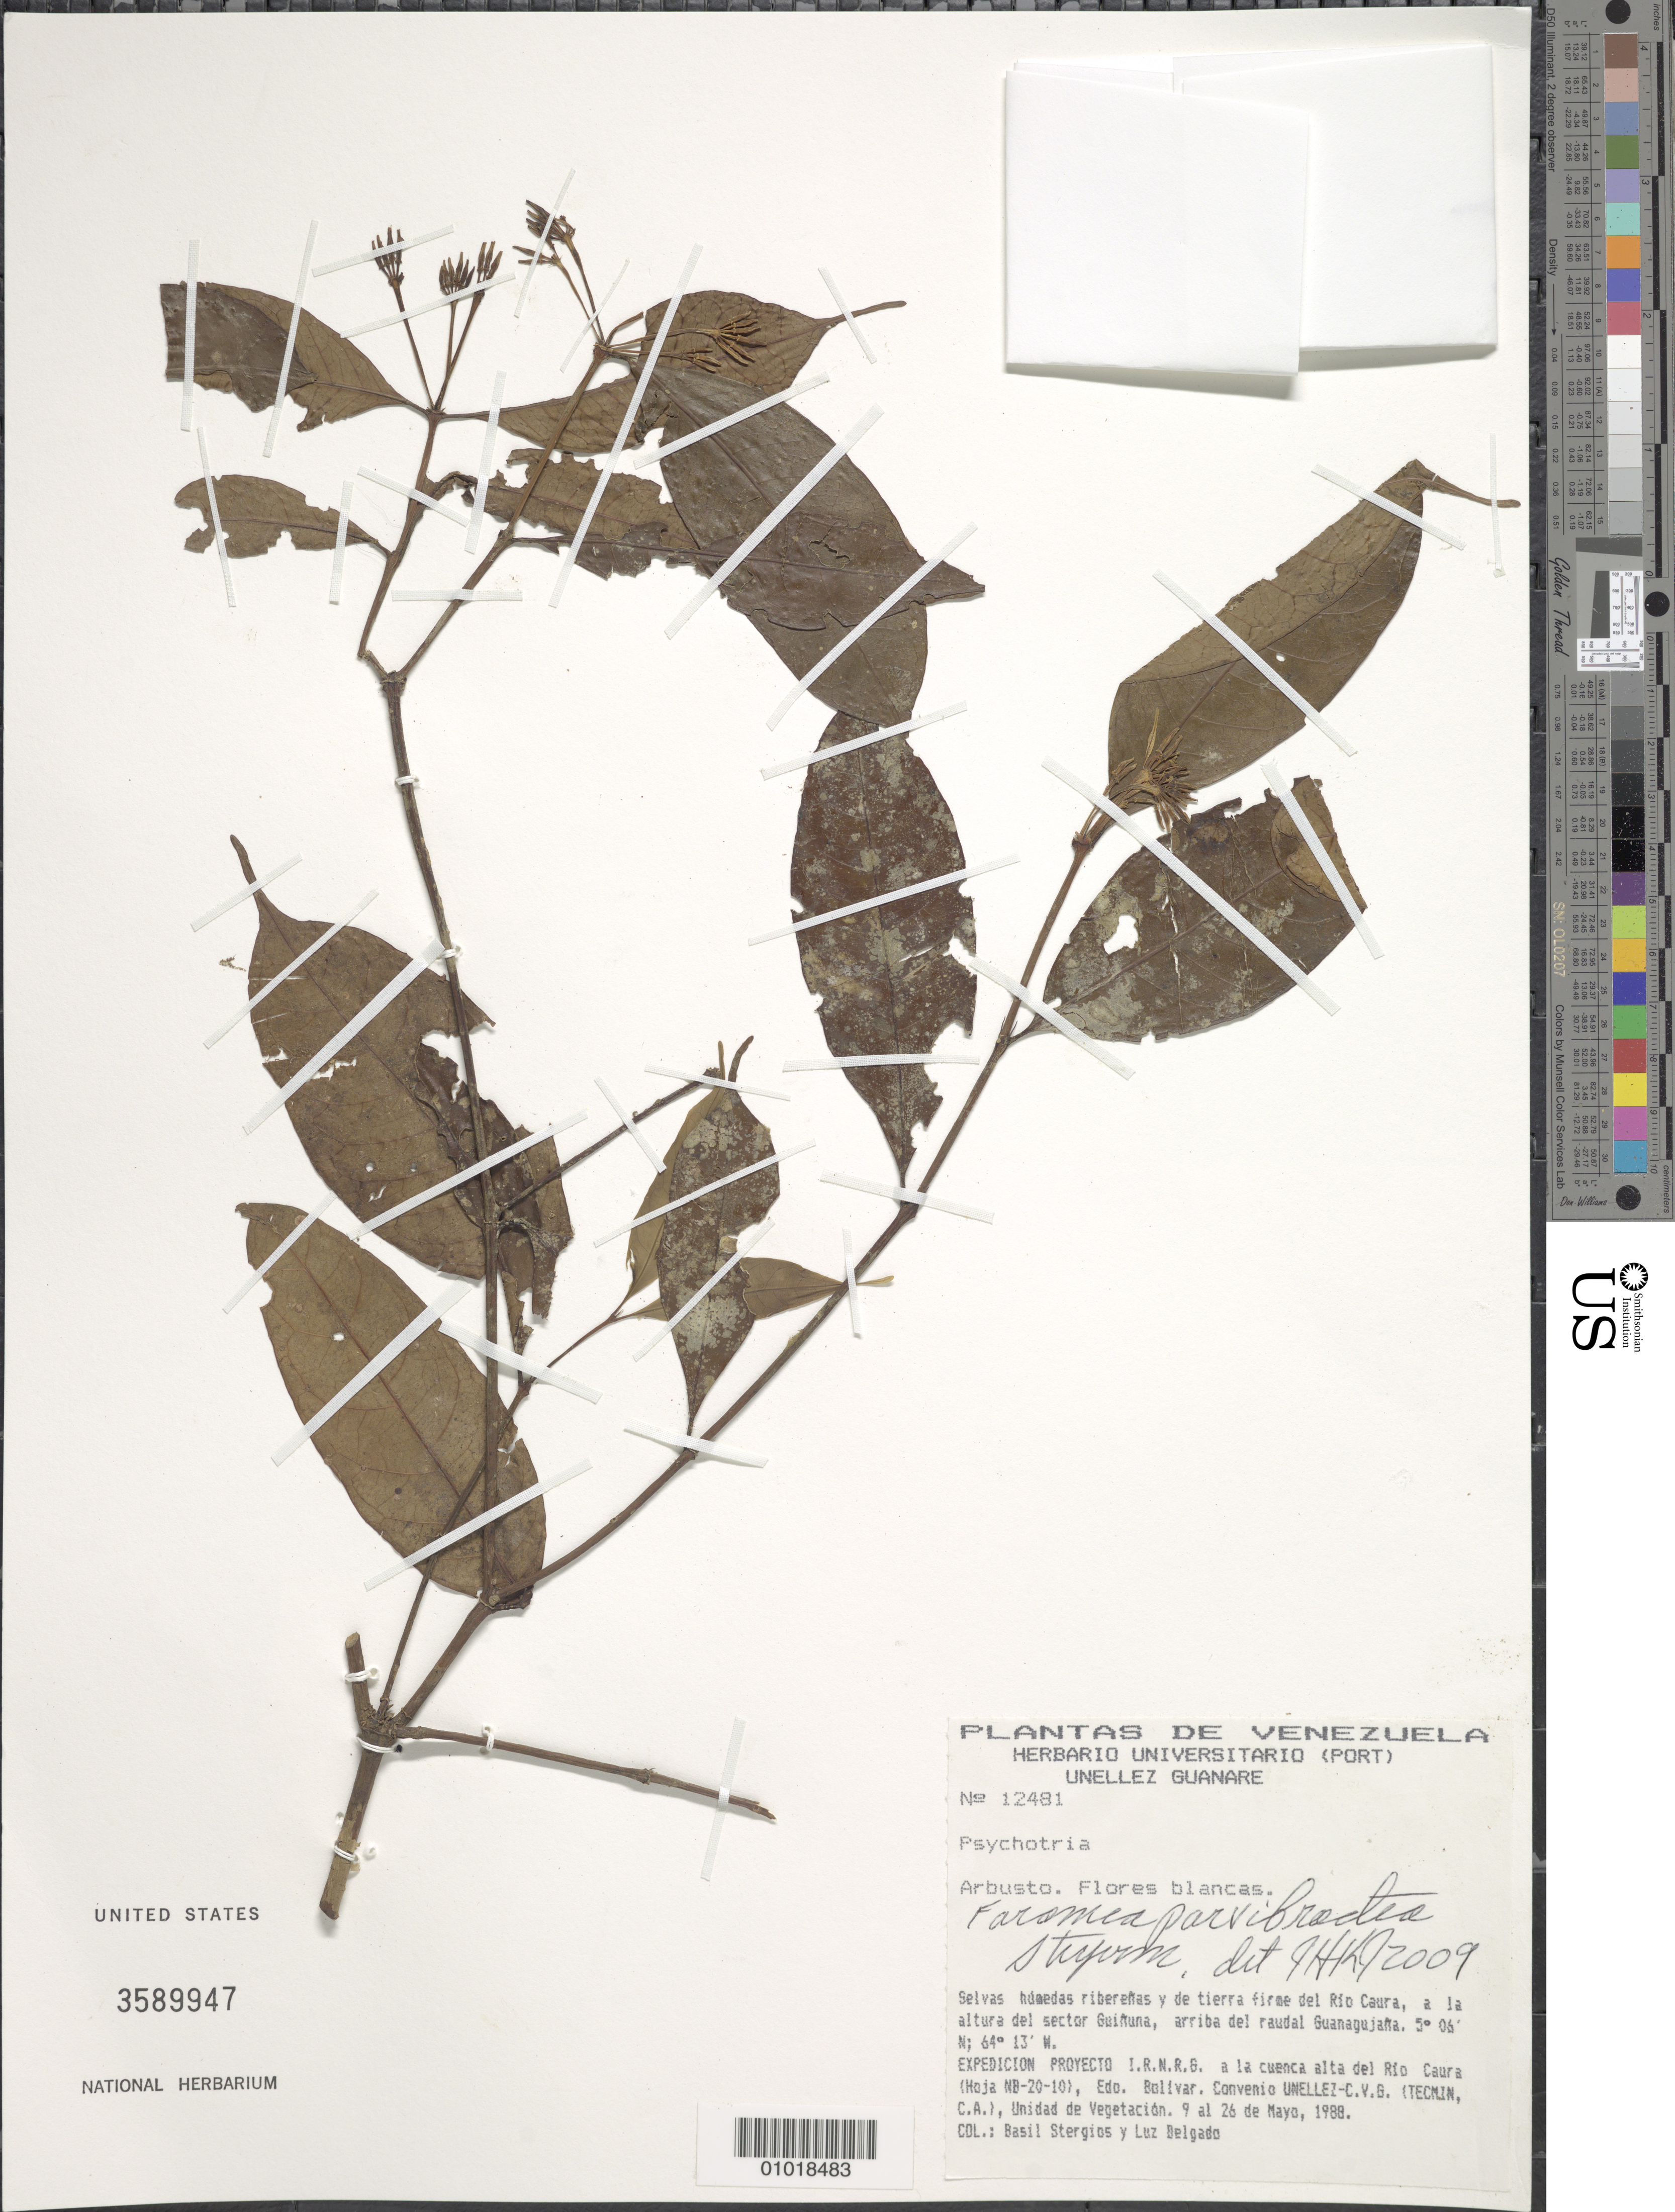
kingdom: Plantae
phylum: Tracheophyta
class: Magnoliopsida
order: Gentianales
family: Rubiaceae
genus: Faramea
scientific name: Faramea parvibractea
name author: Steyerm.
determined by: Kirkbride, J. H.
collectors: B. G. Stergios & L. Delgado V.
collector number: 12481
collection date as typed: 9-May-88 to 26-May-88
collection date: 1988-05-09/1988-05-26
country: Venezuela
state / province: Bolívar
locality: Río Caura, al altura del sector Guiñuna, arriba del raudal Guanagujaña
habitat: Selvas húmedas ribeneras y de terra firme del río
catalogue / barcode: US 3589947